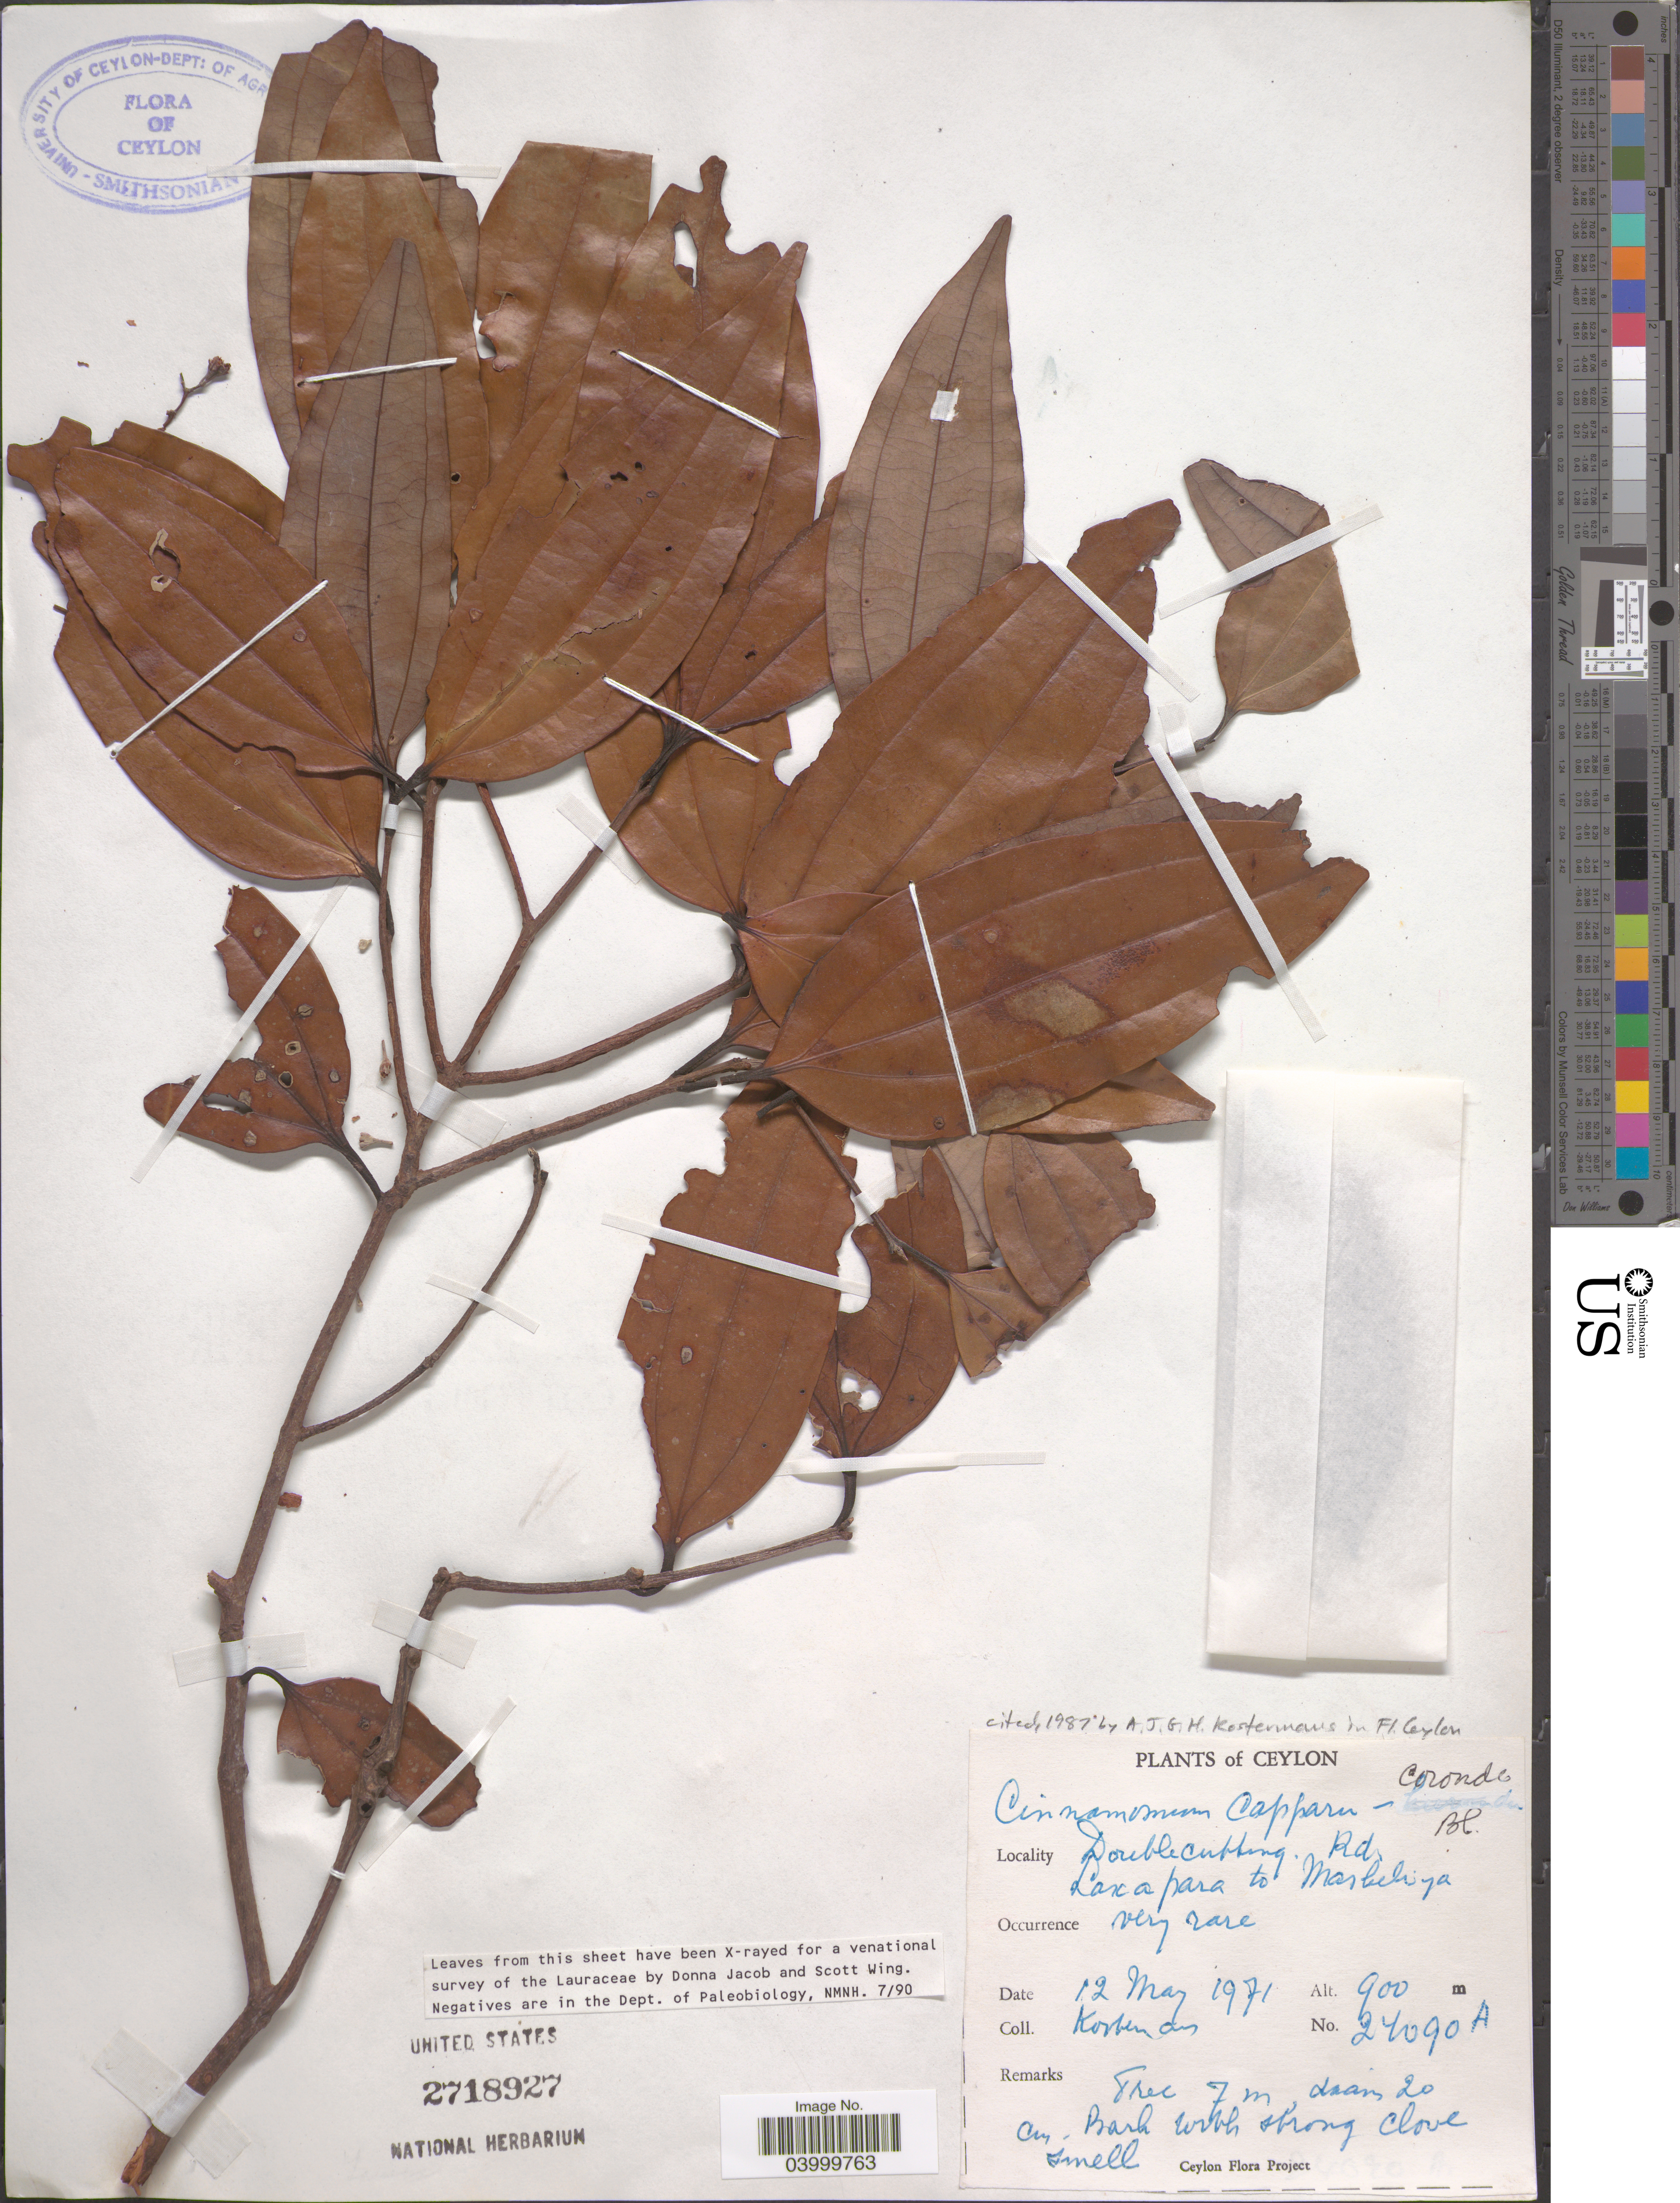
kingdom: Plantae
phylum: Tracheophyta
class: Magnoliopsida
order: Laurales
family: Lauraceae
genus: Cinnamomum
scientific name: Cinnamomum cappara-coronde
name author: Blume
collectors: Kostermans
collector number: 24090A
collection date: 1971-05-12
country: Sri Lanka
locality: Ceylon. Double cutting. Rd. Laxapara to Maskeliya.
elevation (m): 900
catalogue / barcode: US 2718927